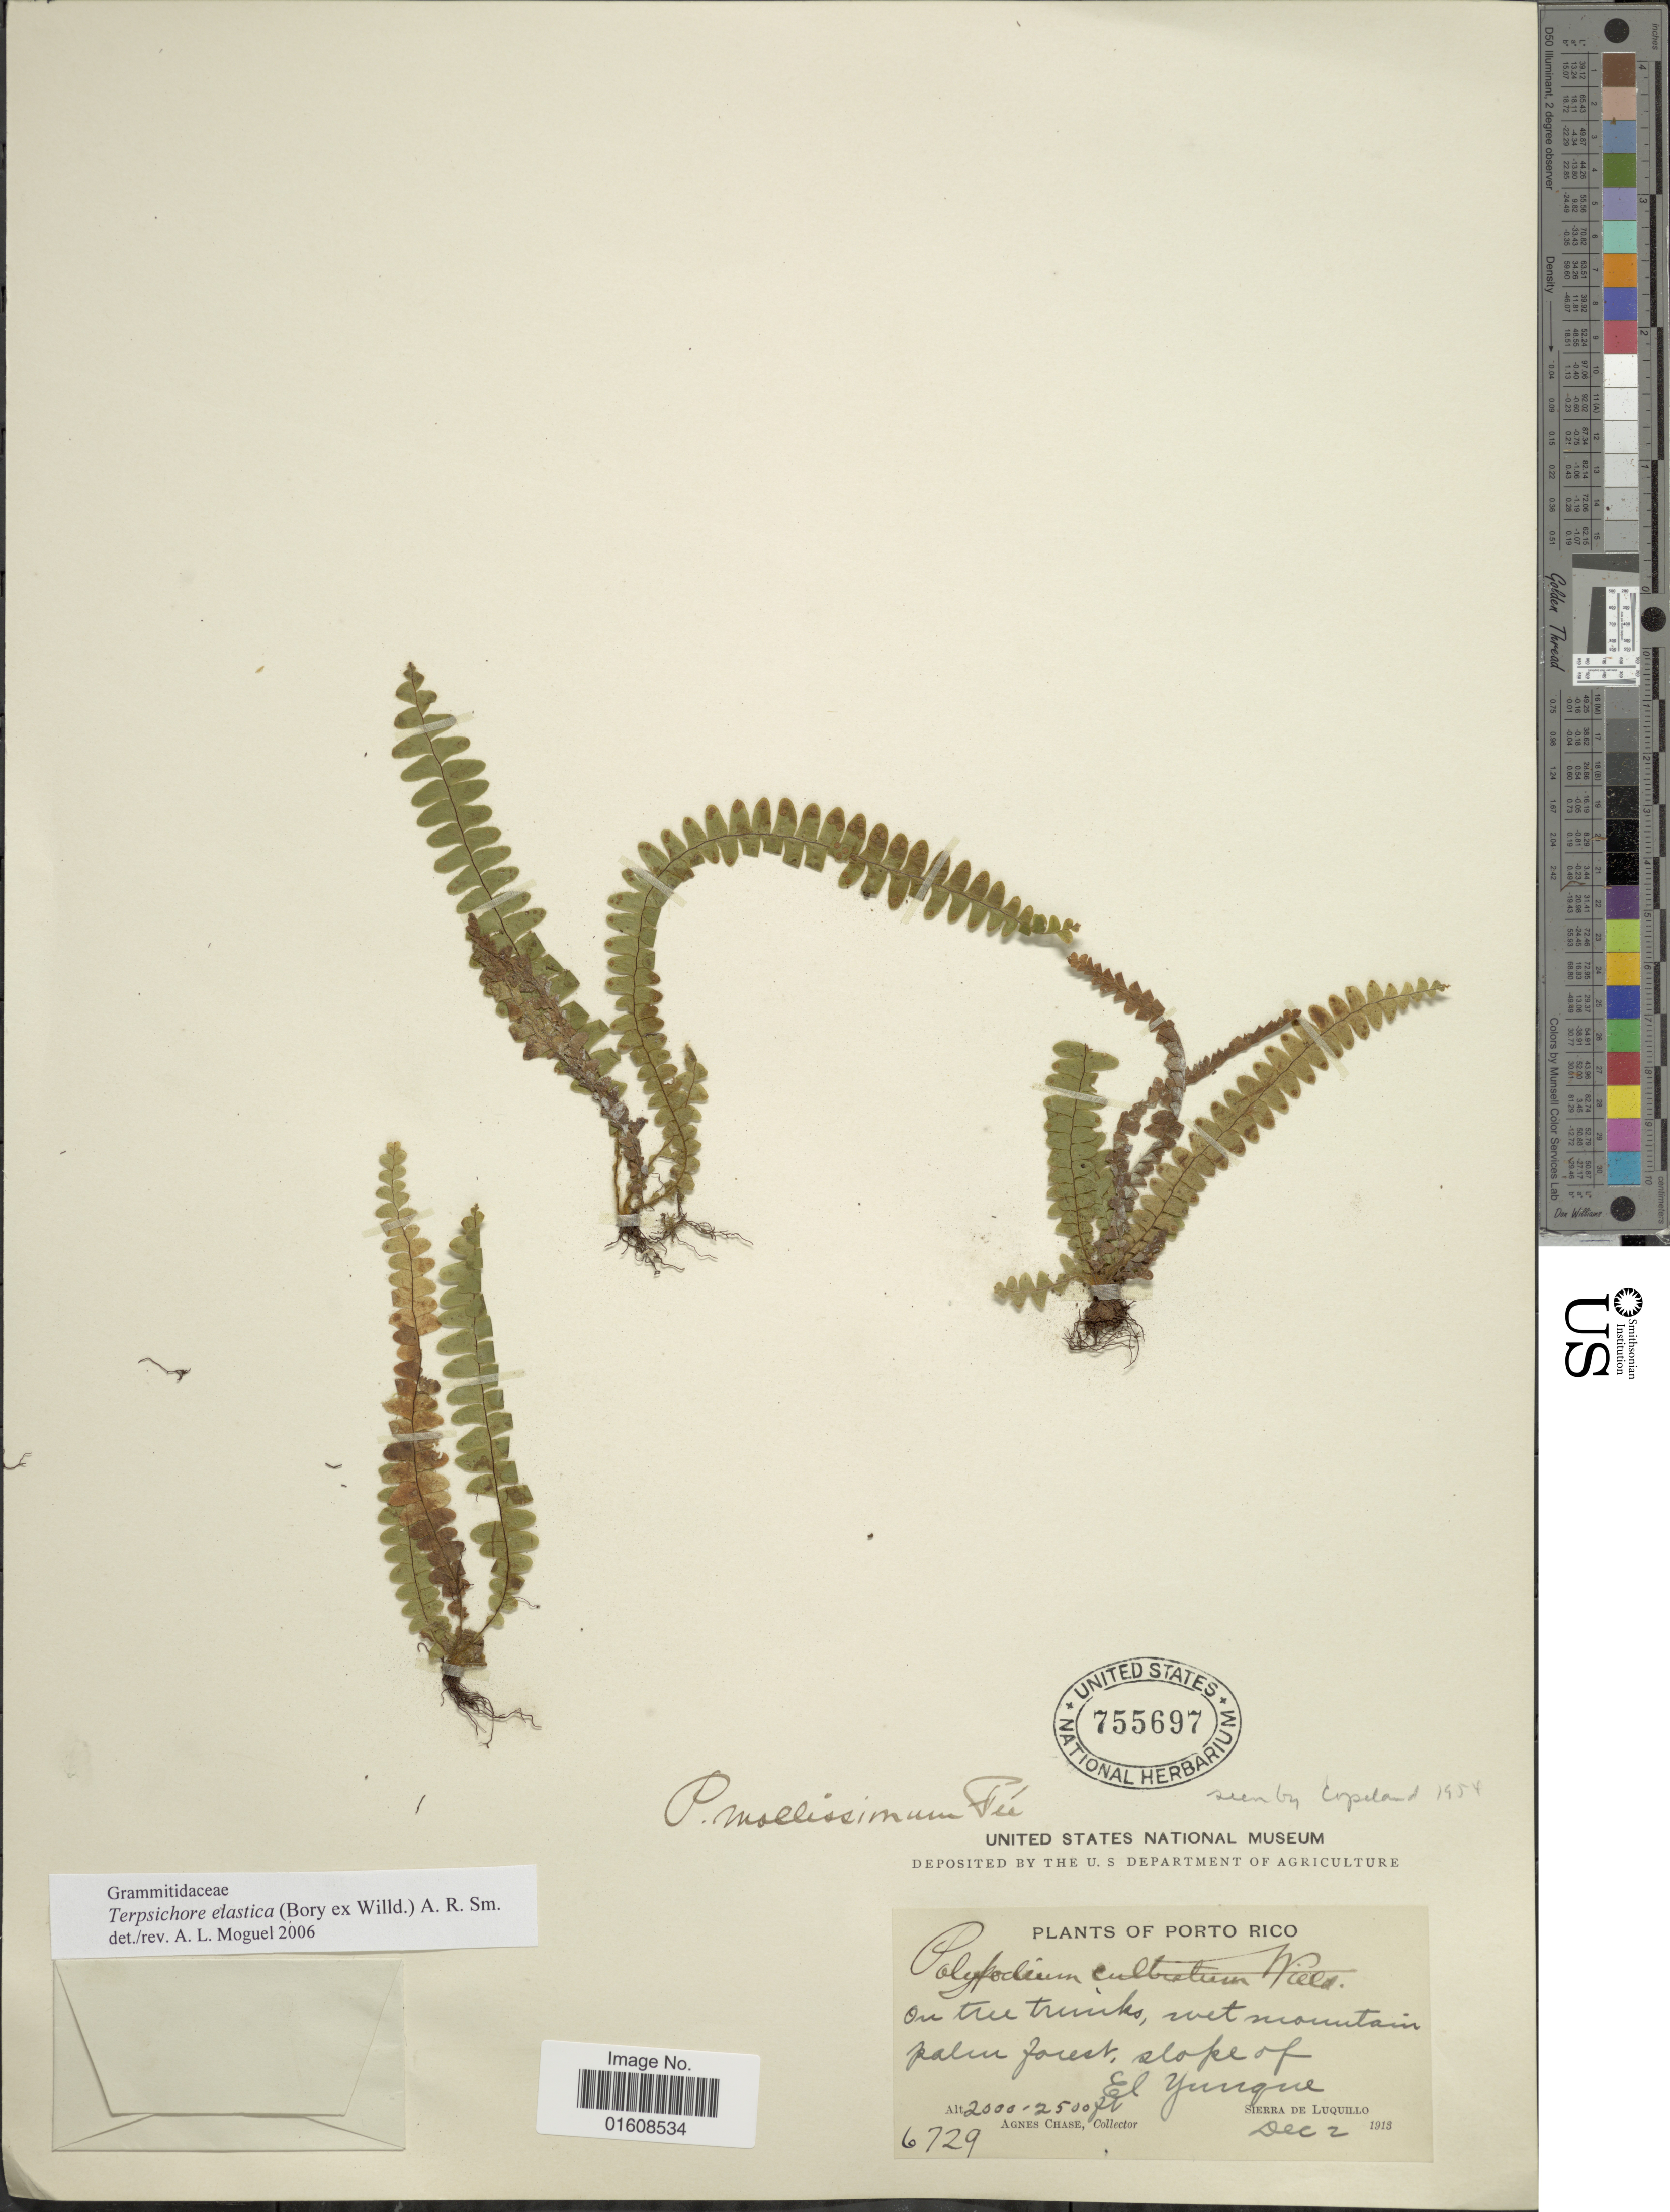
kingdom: Plantae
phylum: Tracheophyta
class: Polypodiopsida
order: Polypodiales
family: Polypodiaceae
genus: Alansmia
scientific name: Alansmia elastica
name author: (Bory ex Willd.) Moguel & M. Kessler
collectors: A. Chase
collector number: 6729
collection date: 1913-12-02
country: Puerto Rico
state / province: Luquillo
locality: Porto Rico. slope of El Yunque. Sierra de Luquillo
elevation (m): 610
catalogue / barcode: US 755697